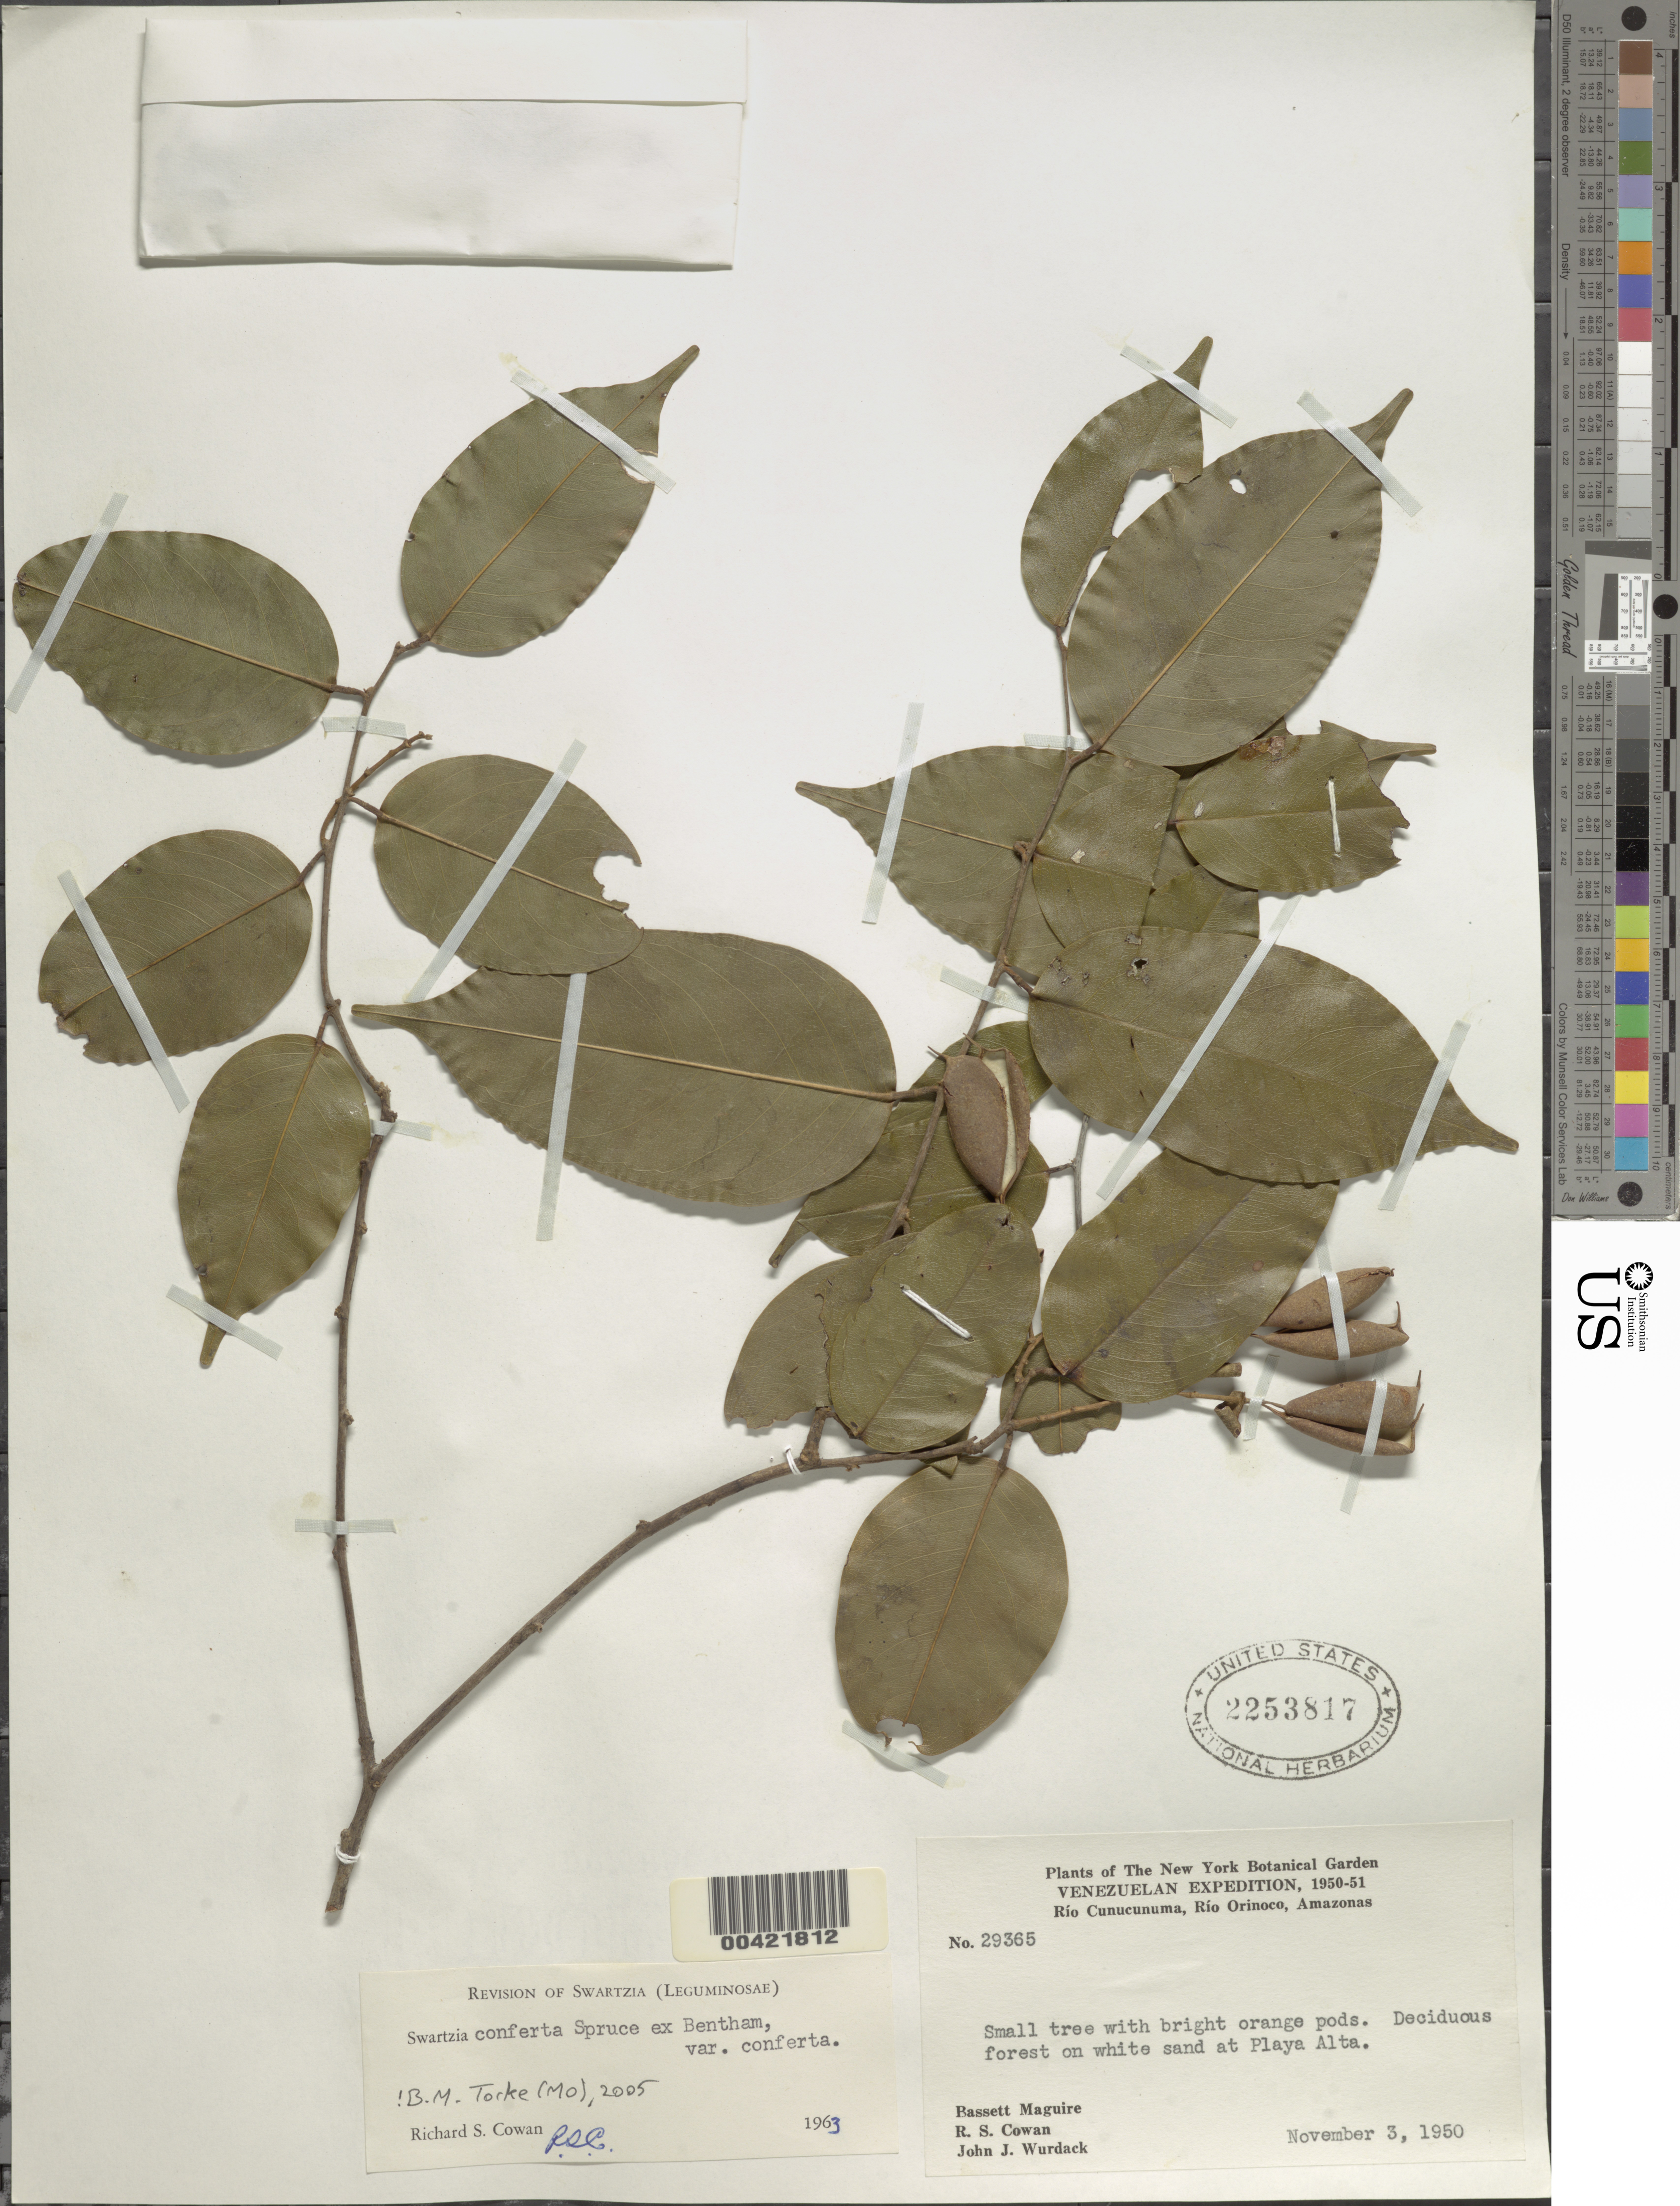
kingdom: Plantae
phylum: Tracheophyta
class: Magnoliopsida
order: Fabales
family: Fabaceae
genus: Swartzia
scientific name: Swartzia conferta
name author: Spruce ex Benth. in Mart.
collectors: B. Maguire, R. S. Cowan & J. J. Wurdack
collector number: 29365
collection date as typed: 03 Nov 1950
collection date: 1950-11-03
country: Venezuela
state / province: Amazonas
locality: Playa alta; Rio Cunucunuma, rio orinoco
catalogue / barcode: US 2253817